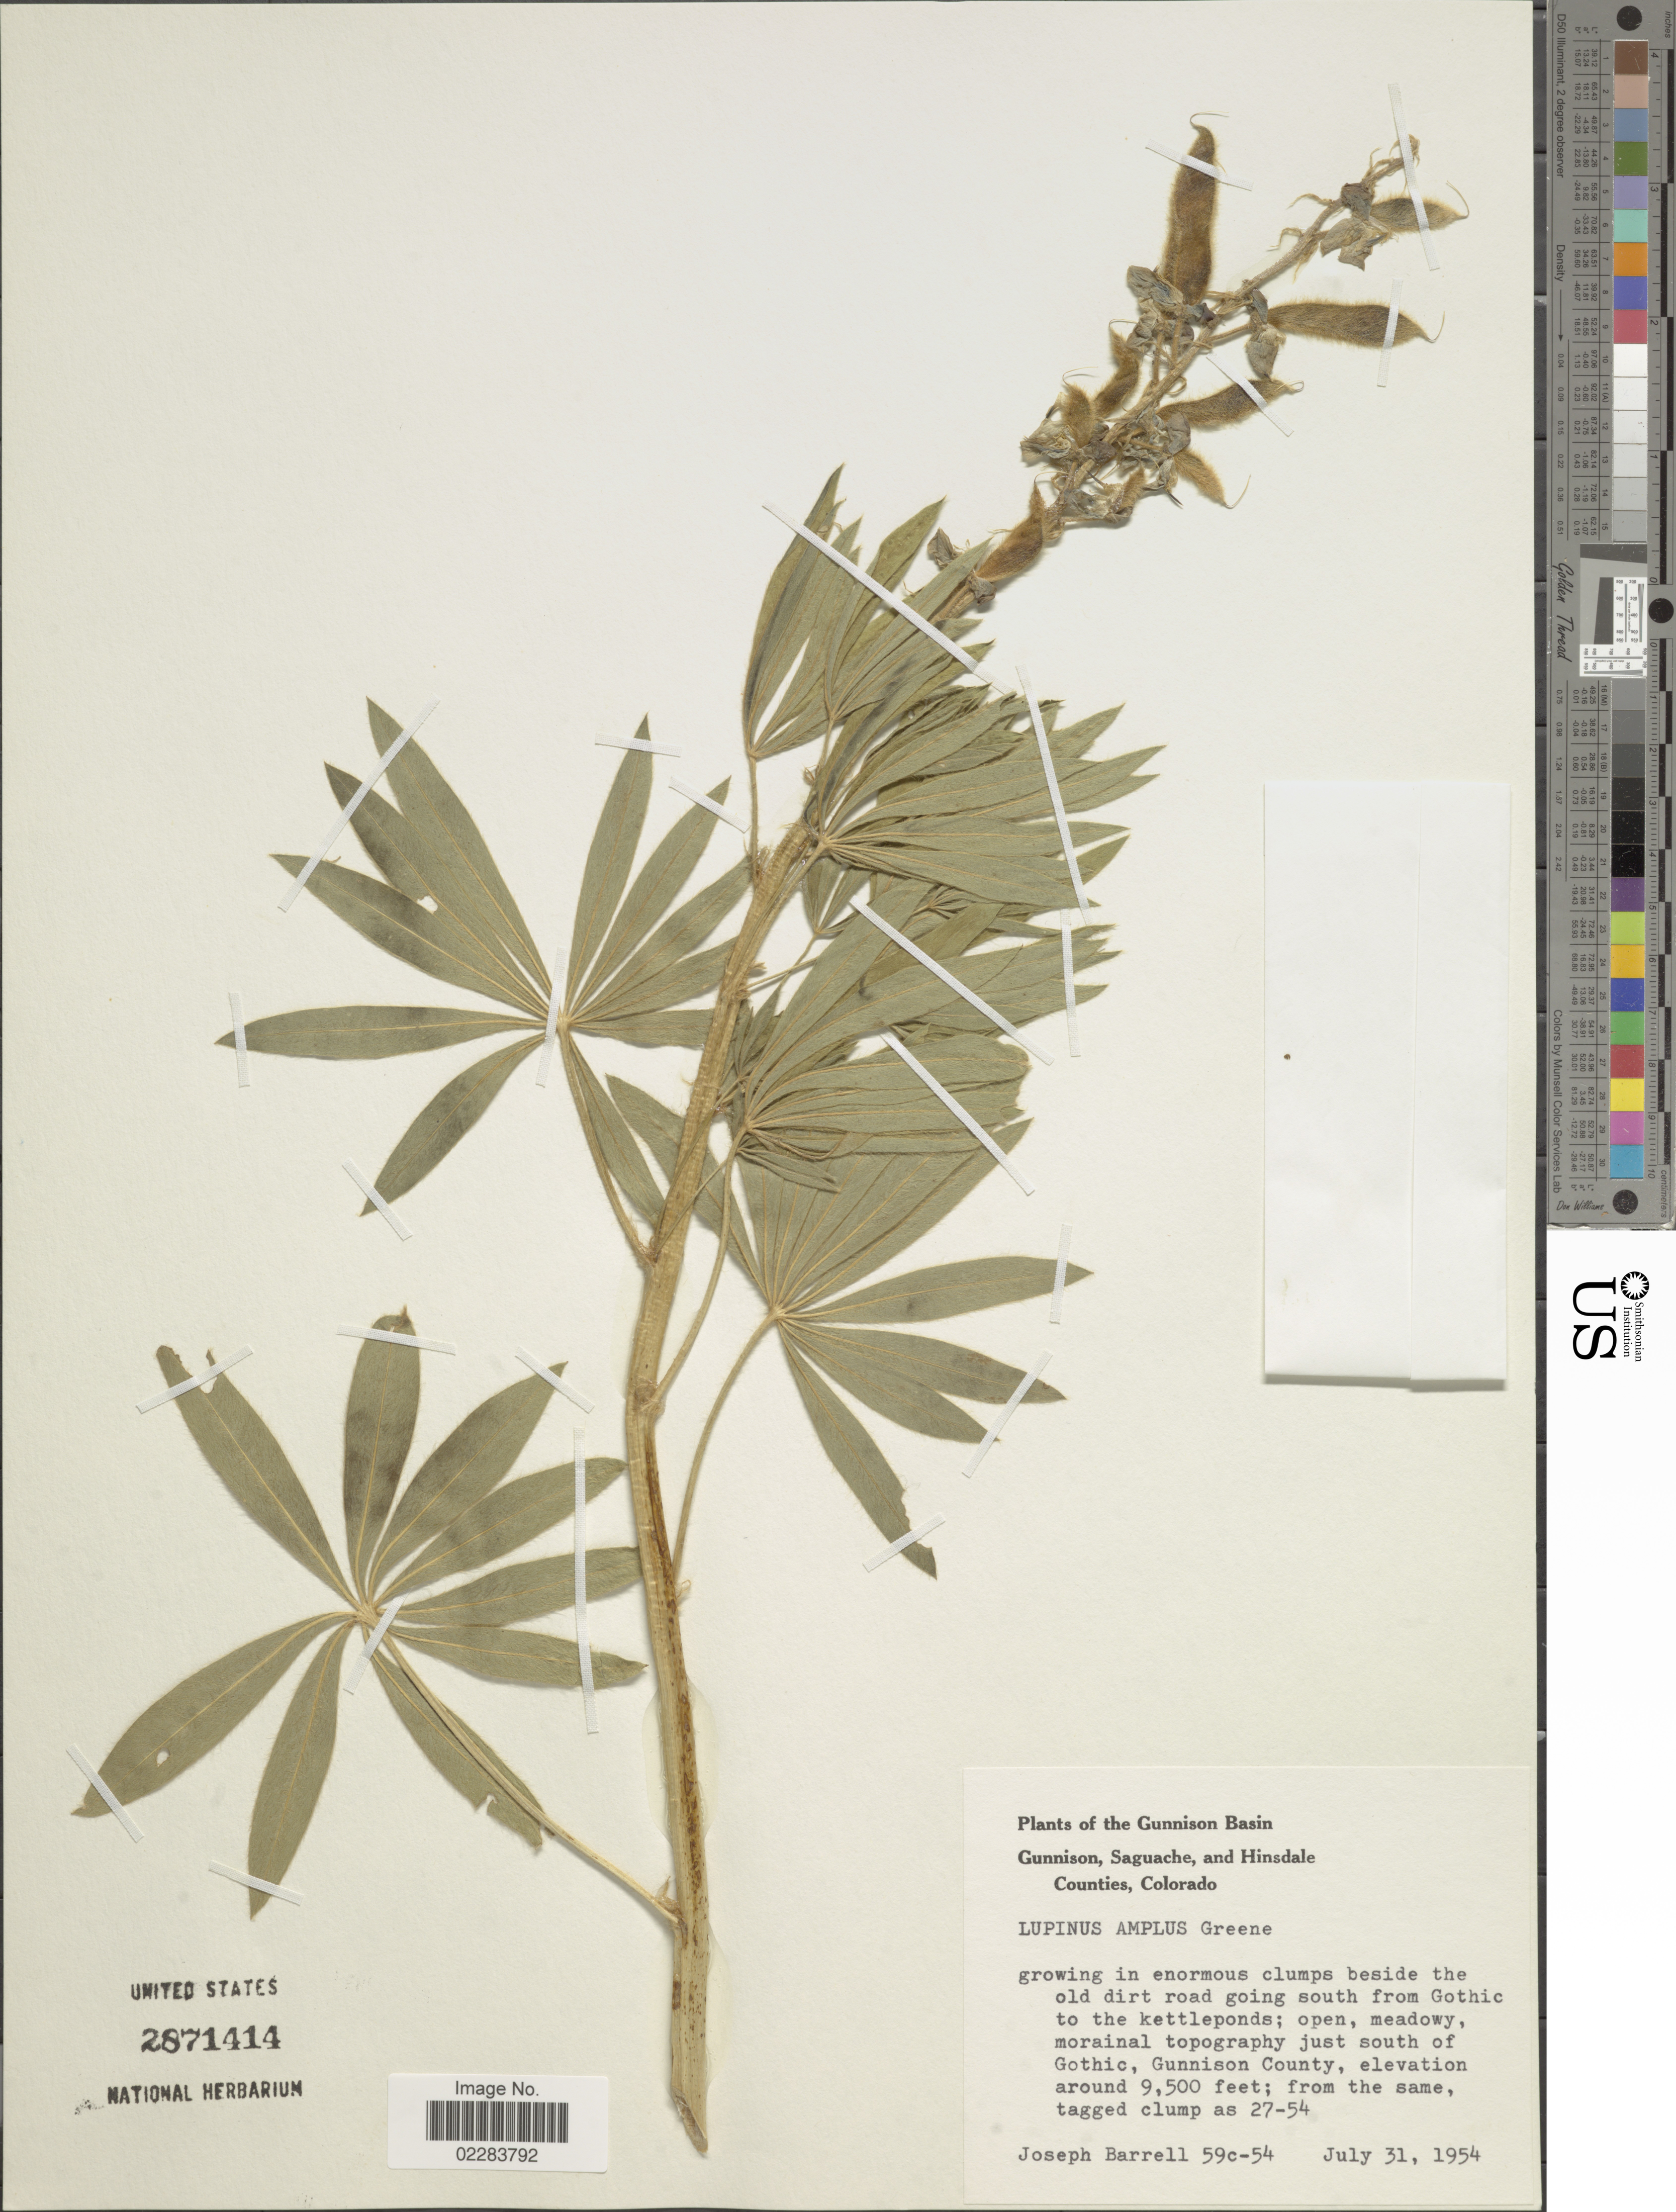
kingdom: Plantae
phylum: Tracheophyta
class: Magnoliopsida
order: Fabales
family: Fabaceae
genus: Lupinus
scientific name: Lupinus amplus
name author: Greene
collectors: J. Barrell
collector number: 59c-54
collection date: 1954-07-31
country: United States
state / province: Colorado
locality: Gunnison Basin. Gunnison, Saguache, and Hinsdale Counties. growing in enormous clumps beside the old dirt road going south from Gothic to the ketlleponds; open, meadowy, morainel topography just south of Gothic, Gunnison County.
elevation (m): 2896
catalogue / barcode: US 2871414